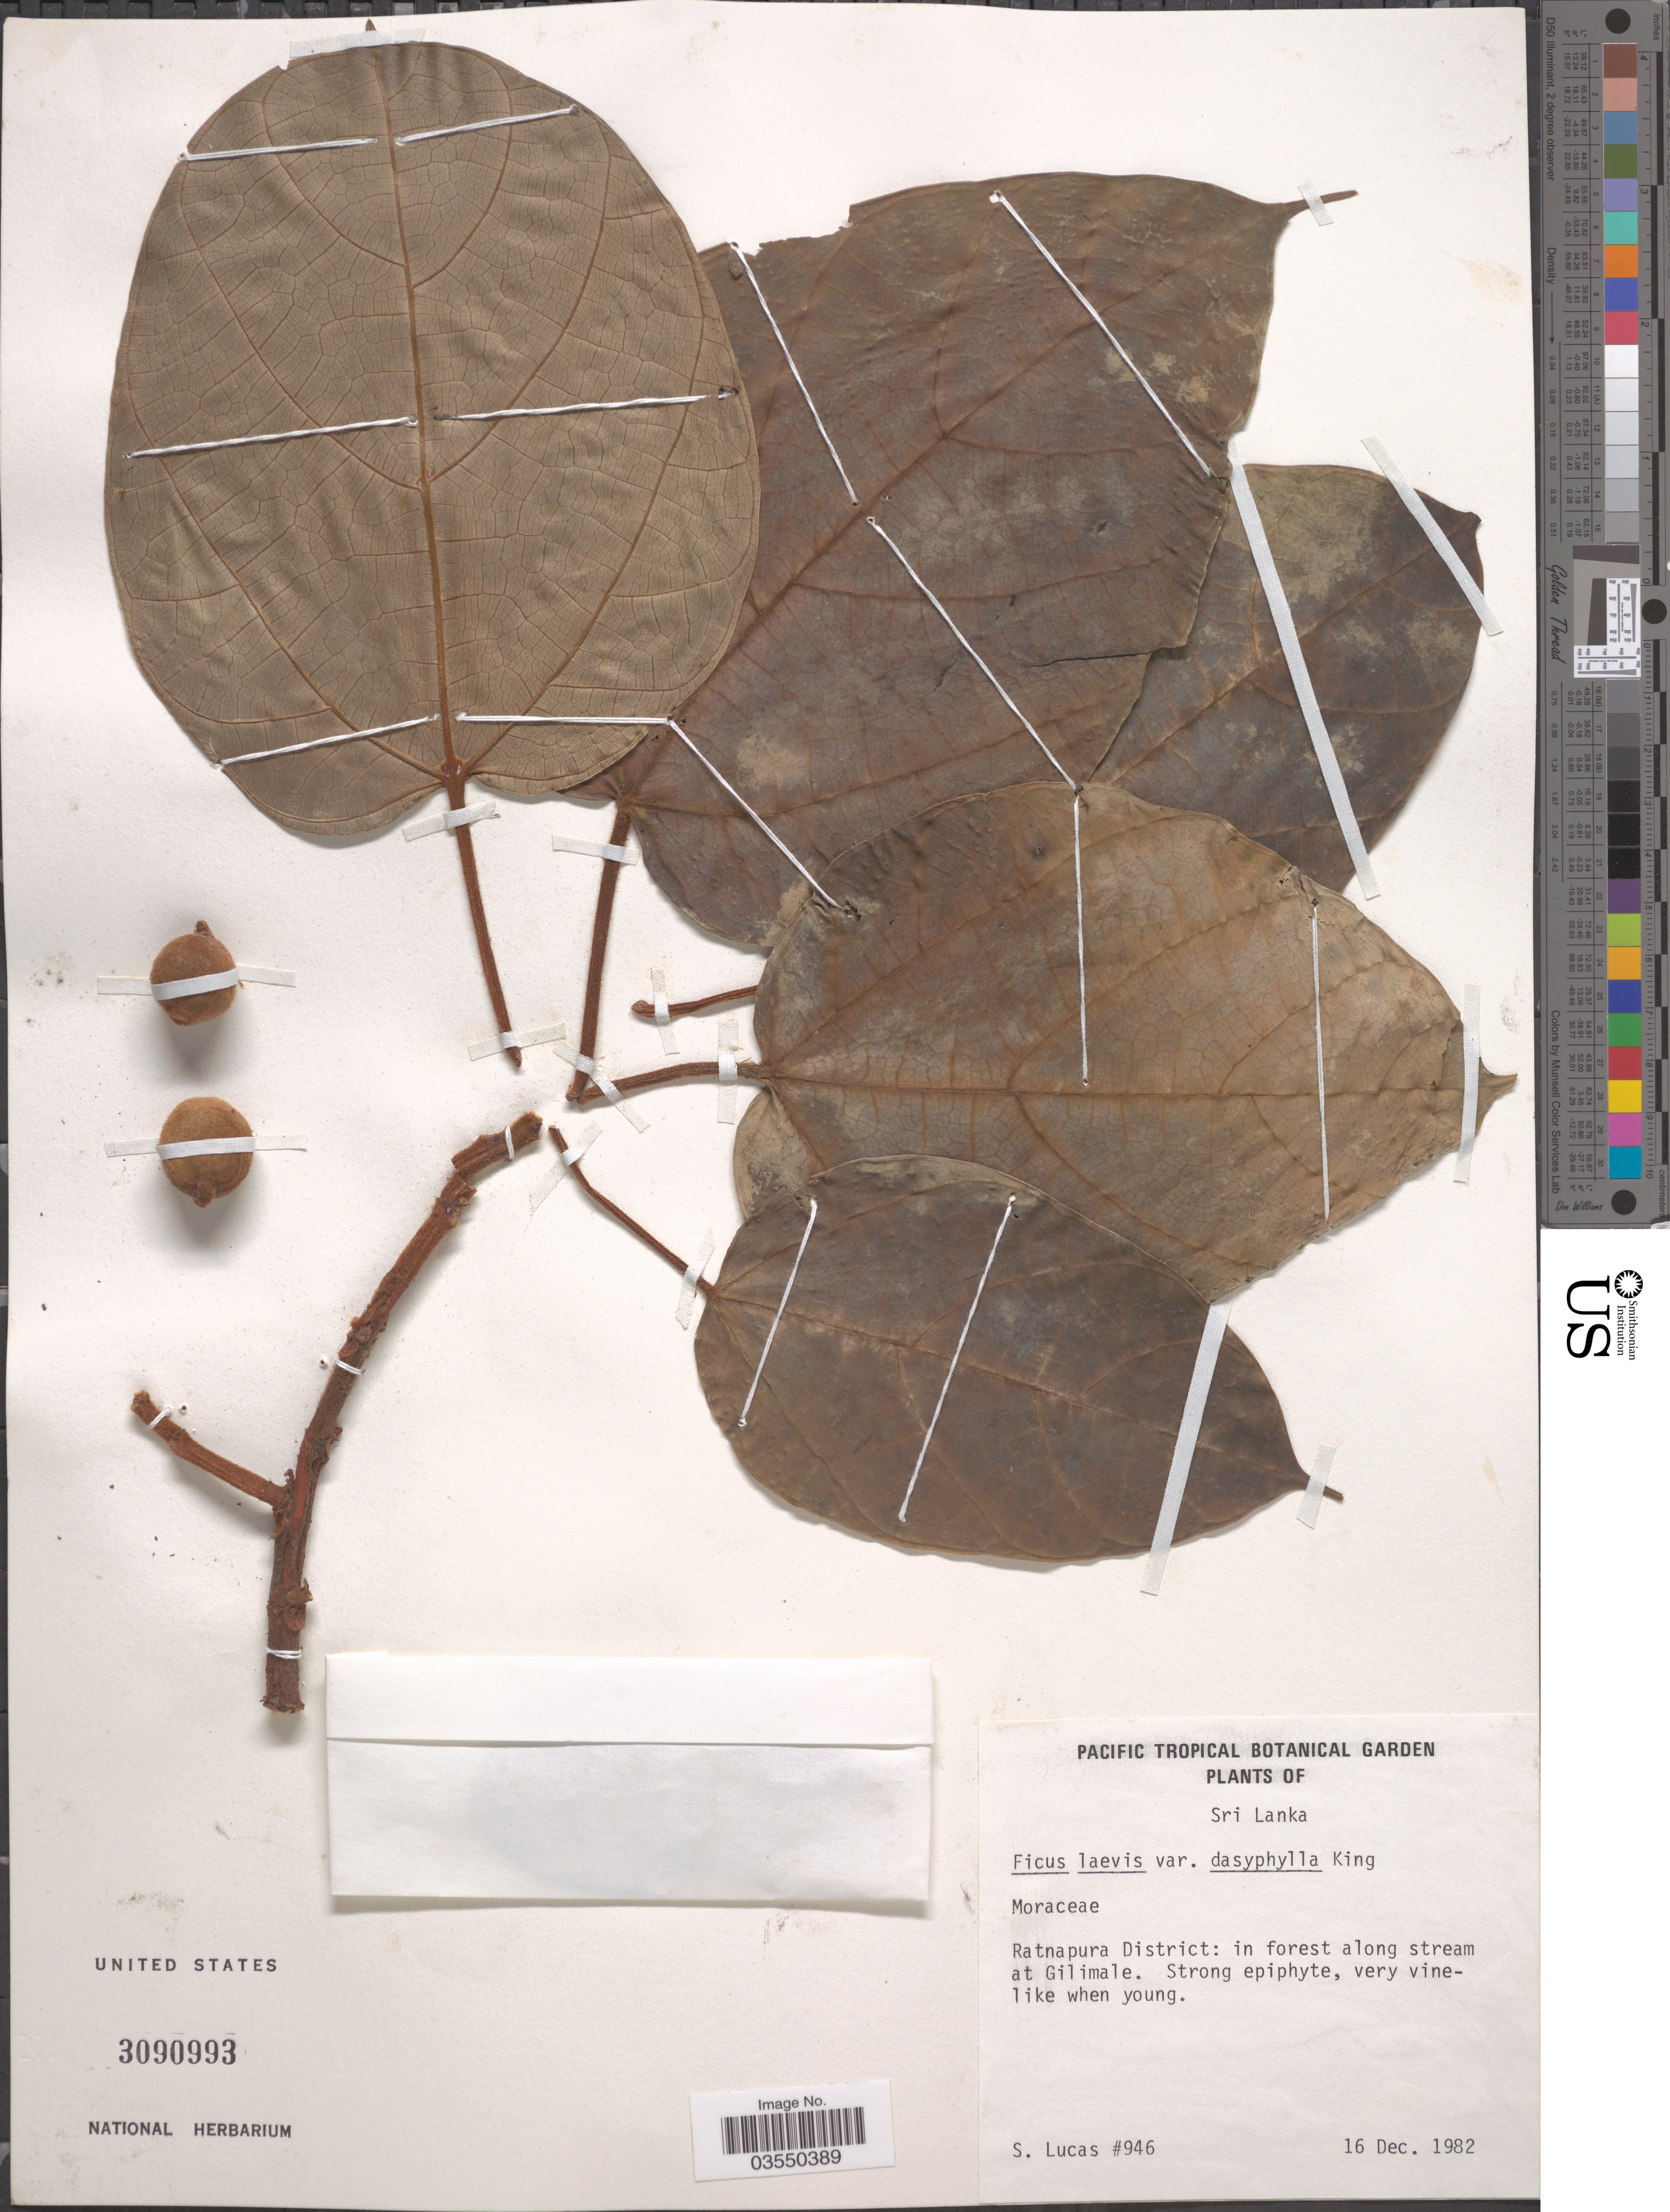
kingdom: Plantae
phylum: Tracheophyta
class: Magnoliopsida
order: Rosales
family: Moraceae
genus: Ficus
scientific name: Ficus laevis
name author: Blume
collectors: S. Lucas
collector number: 946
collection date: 1982-12-16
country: Sri Lanka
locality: Ratnapura District: in forest along stream at Gilimale.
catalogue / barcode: US 3090993